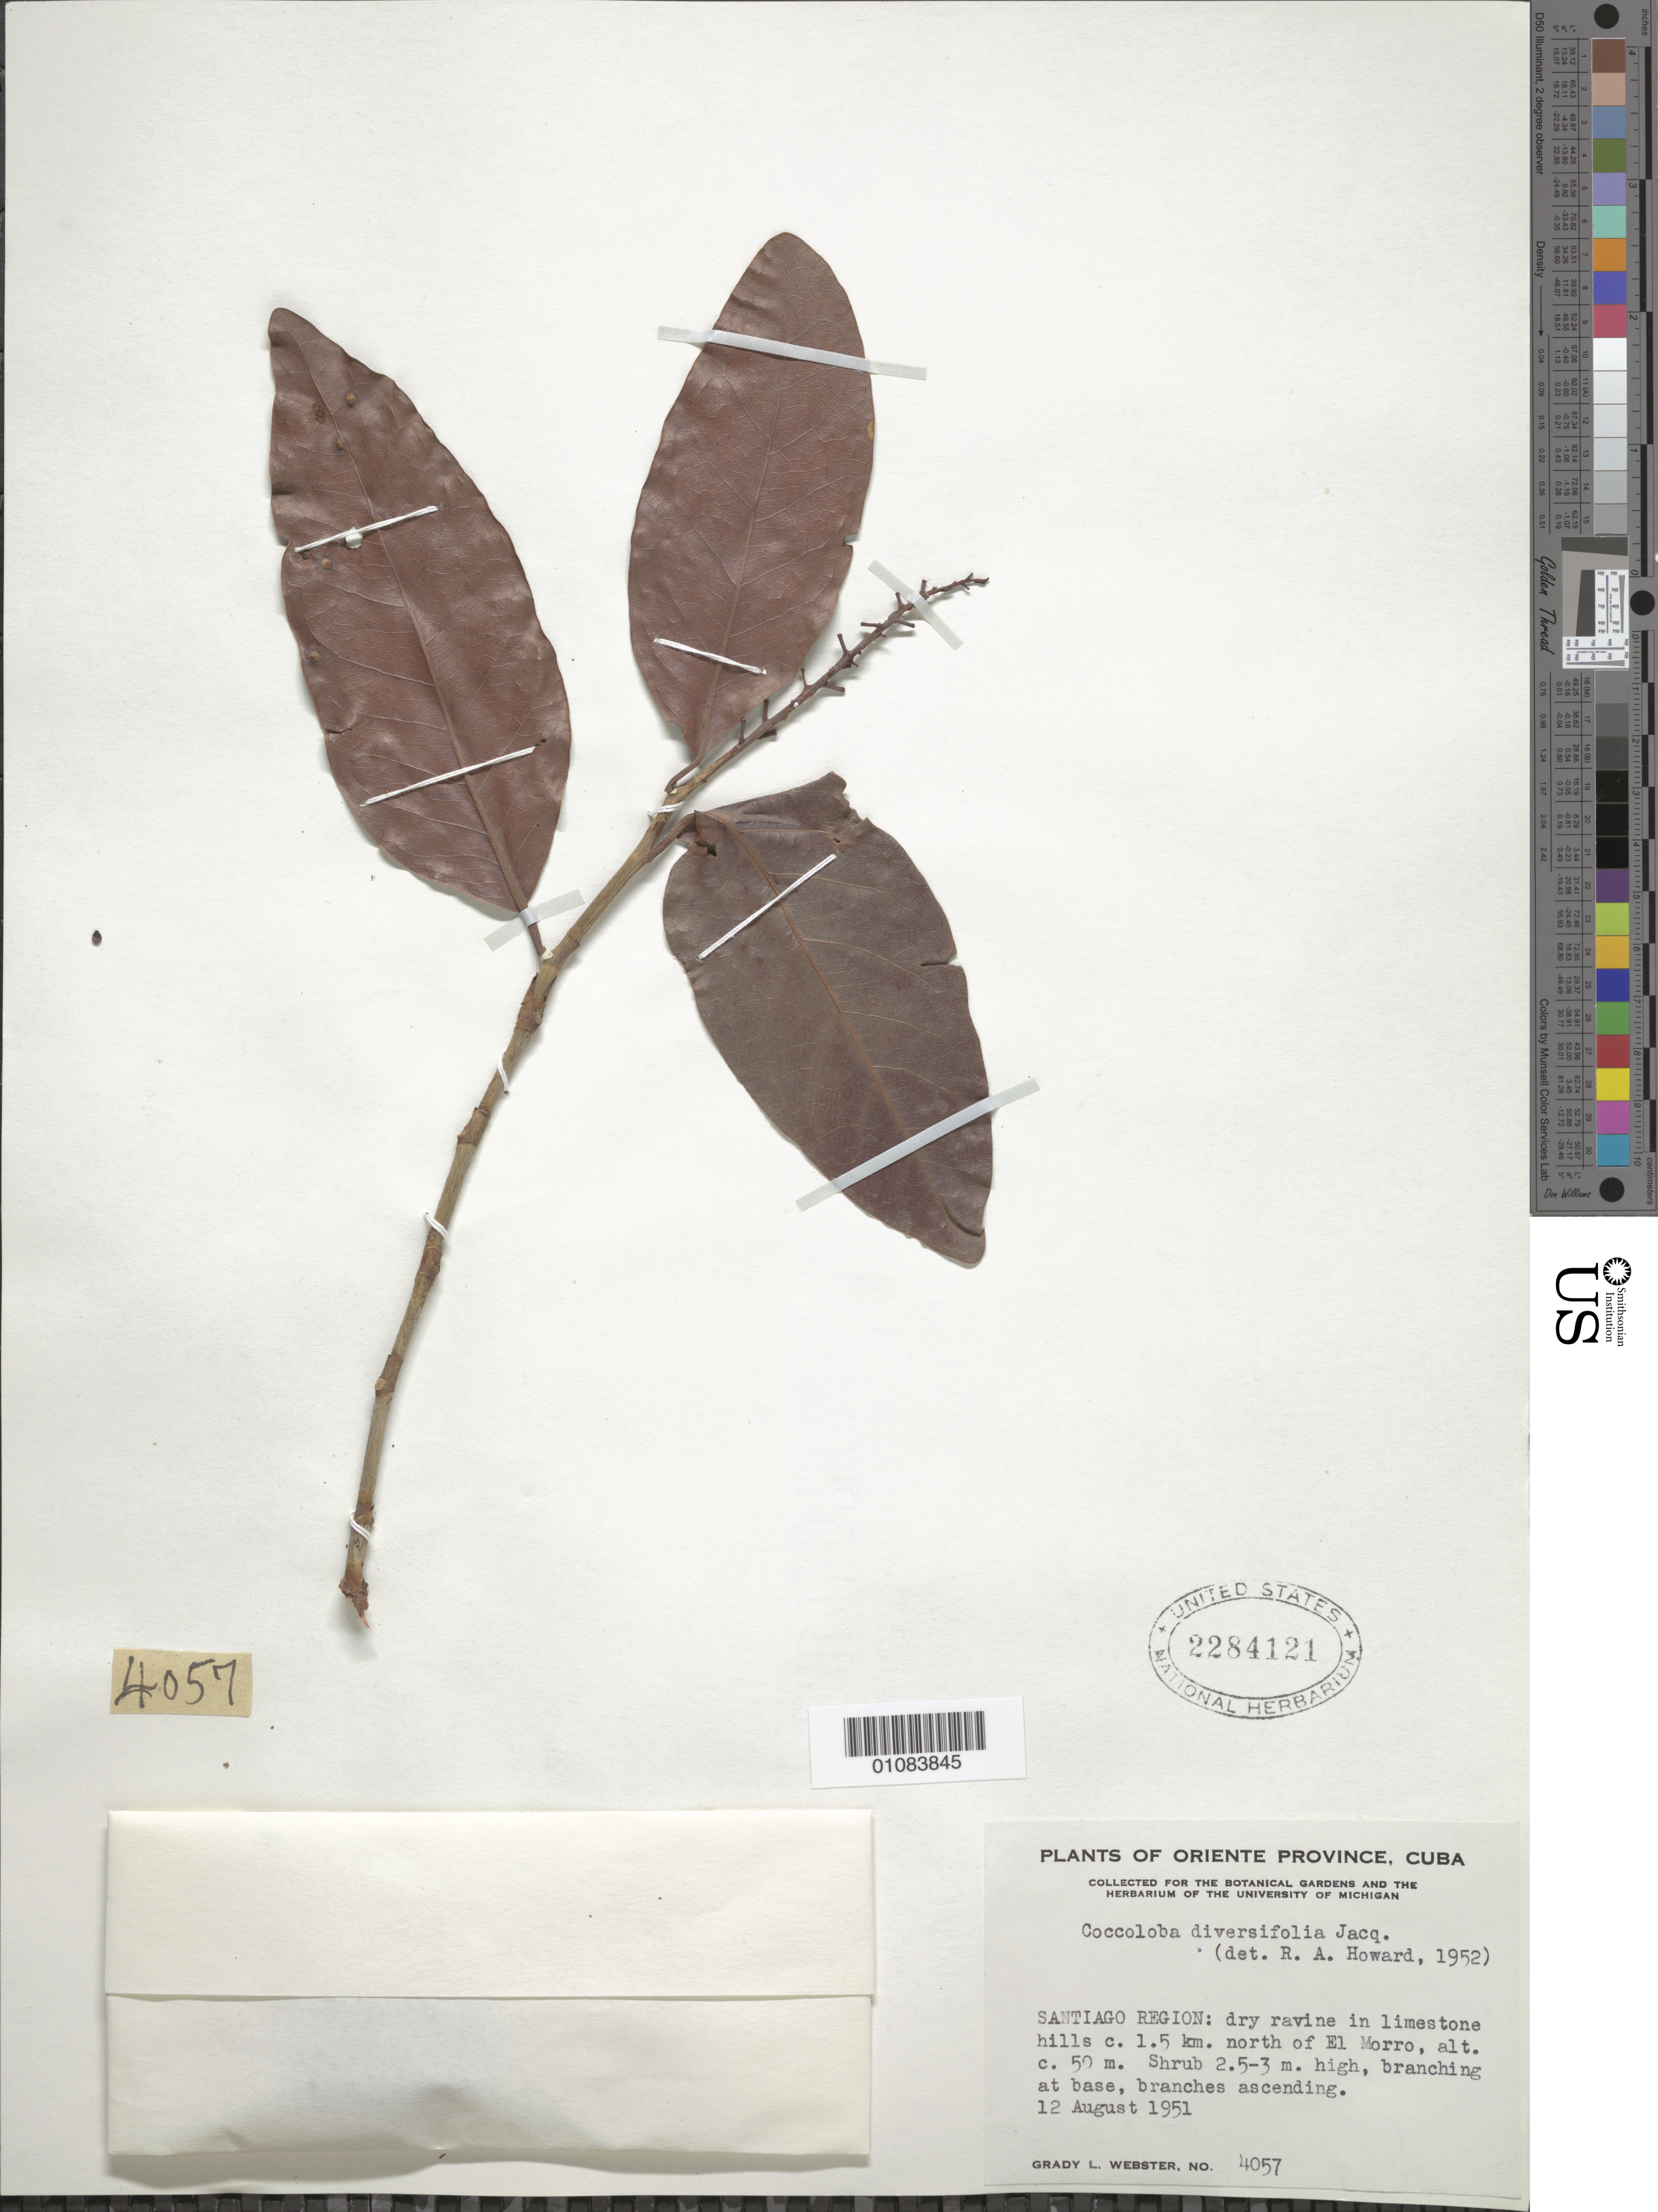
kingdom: Plantae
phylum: Tracheophyta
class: Magnoliopsida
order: Caryophyllales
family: Polygonaceae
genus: Coccoloba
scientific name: Coccoloba diversifolia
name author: Jacq.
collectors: G. L. Webster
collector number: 4057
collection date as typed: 12 Aug 1951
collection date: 1951-08-12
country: Cuba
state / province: Santiago de Cuba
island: Cuba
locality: Oriente Province; Santiago region: c 1 5 km north of El Morro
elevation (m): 50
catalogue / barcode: US 2284121